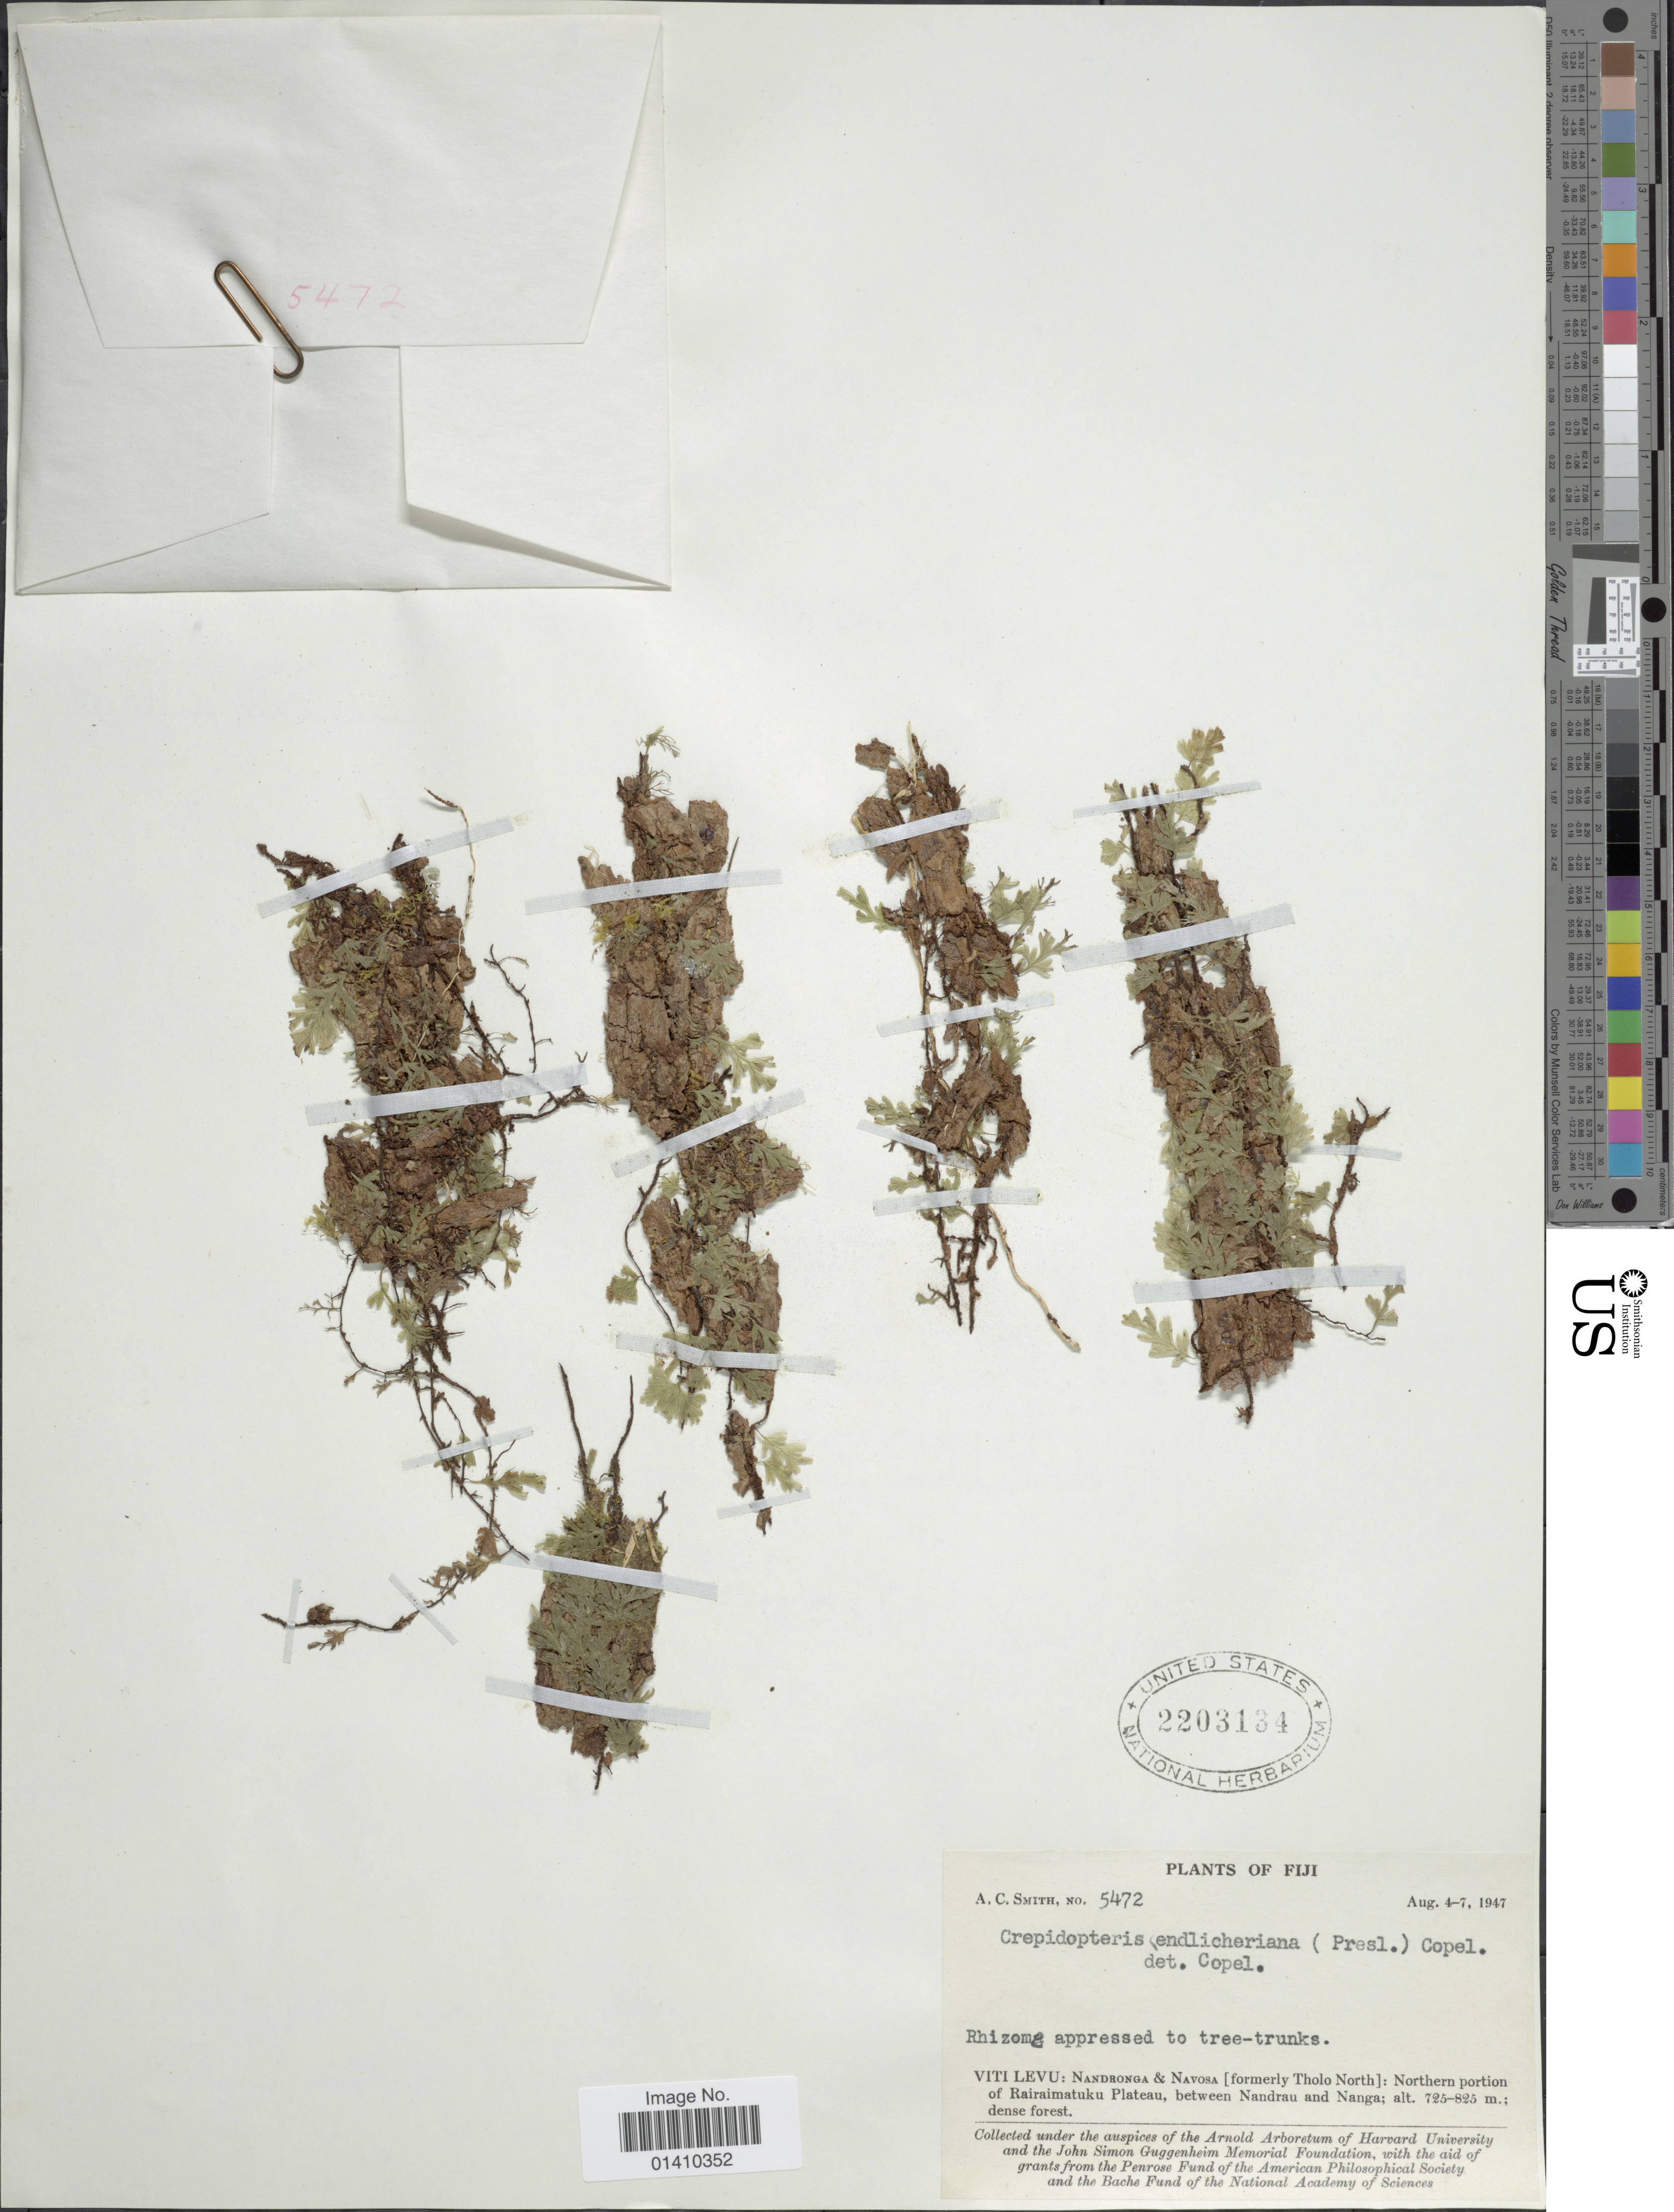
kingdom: Plantae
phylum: Tracheophyta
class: Polypodiopsida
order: Hymenophyllales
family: Hymenophyllaceae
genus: Polyphlebium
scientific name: Polyphlebium endlicherianum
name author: (C. Presl) Ebihara & K. Iwats.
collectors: A. C. Smith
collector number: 5472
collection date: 1947-08-04/1947-08-07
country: Fiji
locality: Viti Levu: Nandronga & Navosa (fornerly Tholo North): Northern portion of Rairaimatuku Plateau, between Nandrayu and Nanga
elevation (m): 725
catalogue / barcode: US 2203134